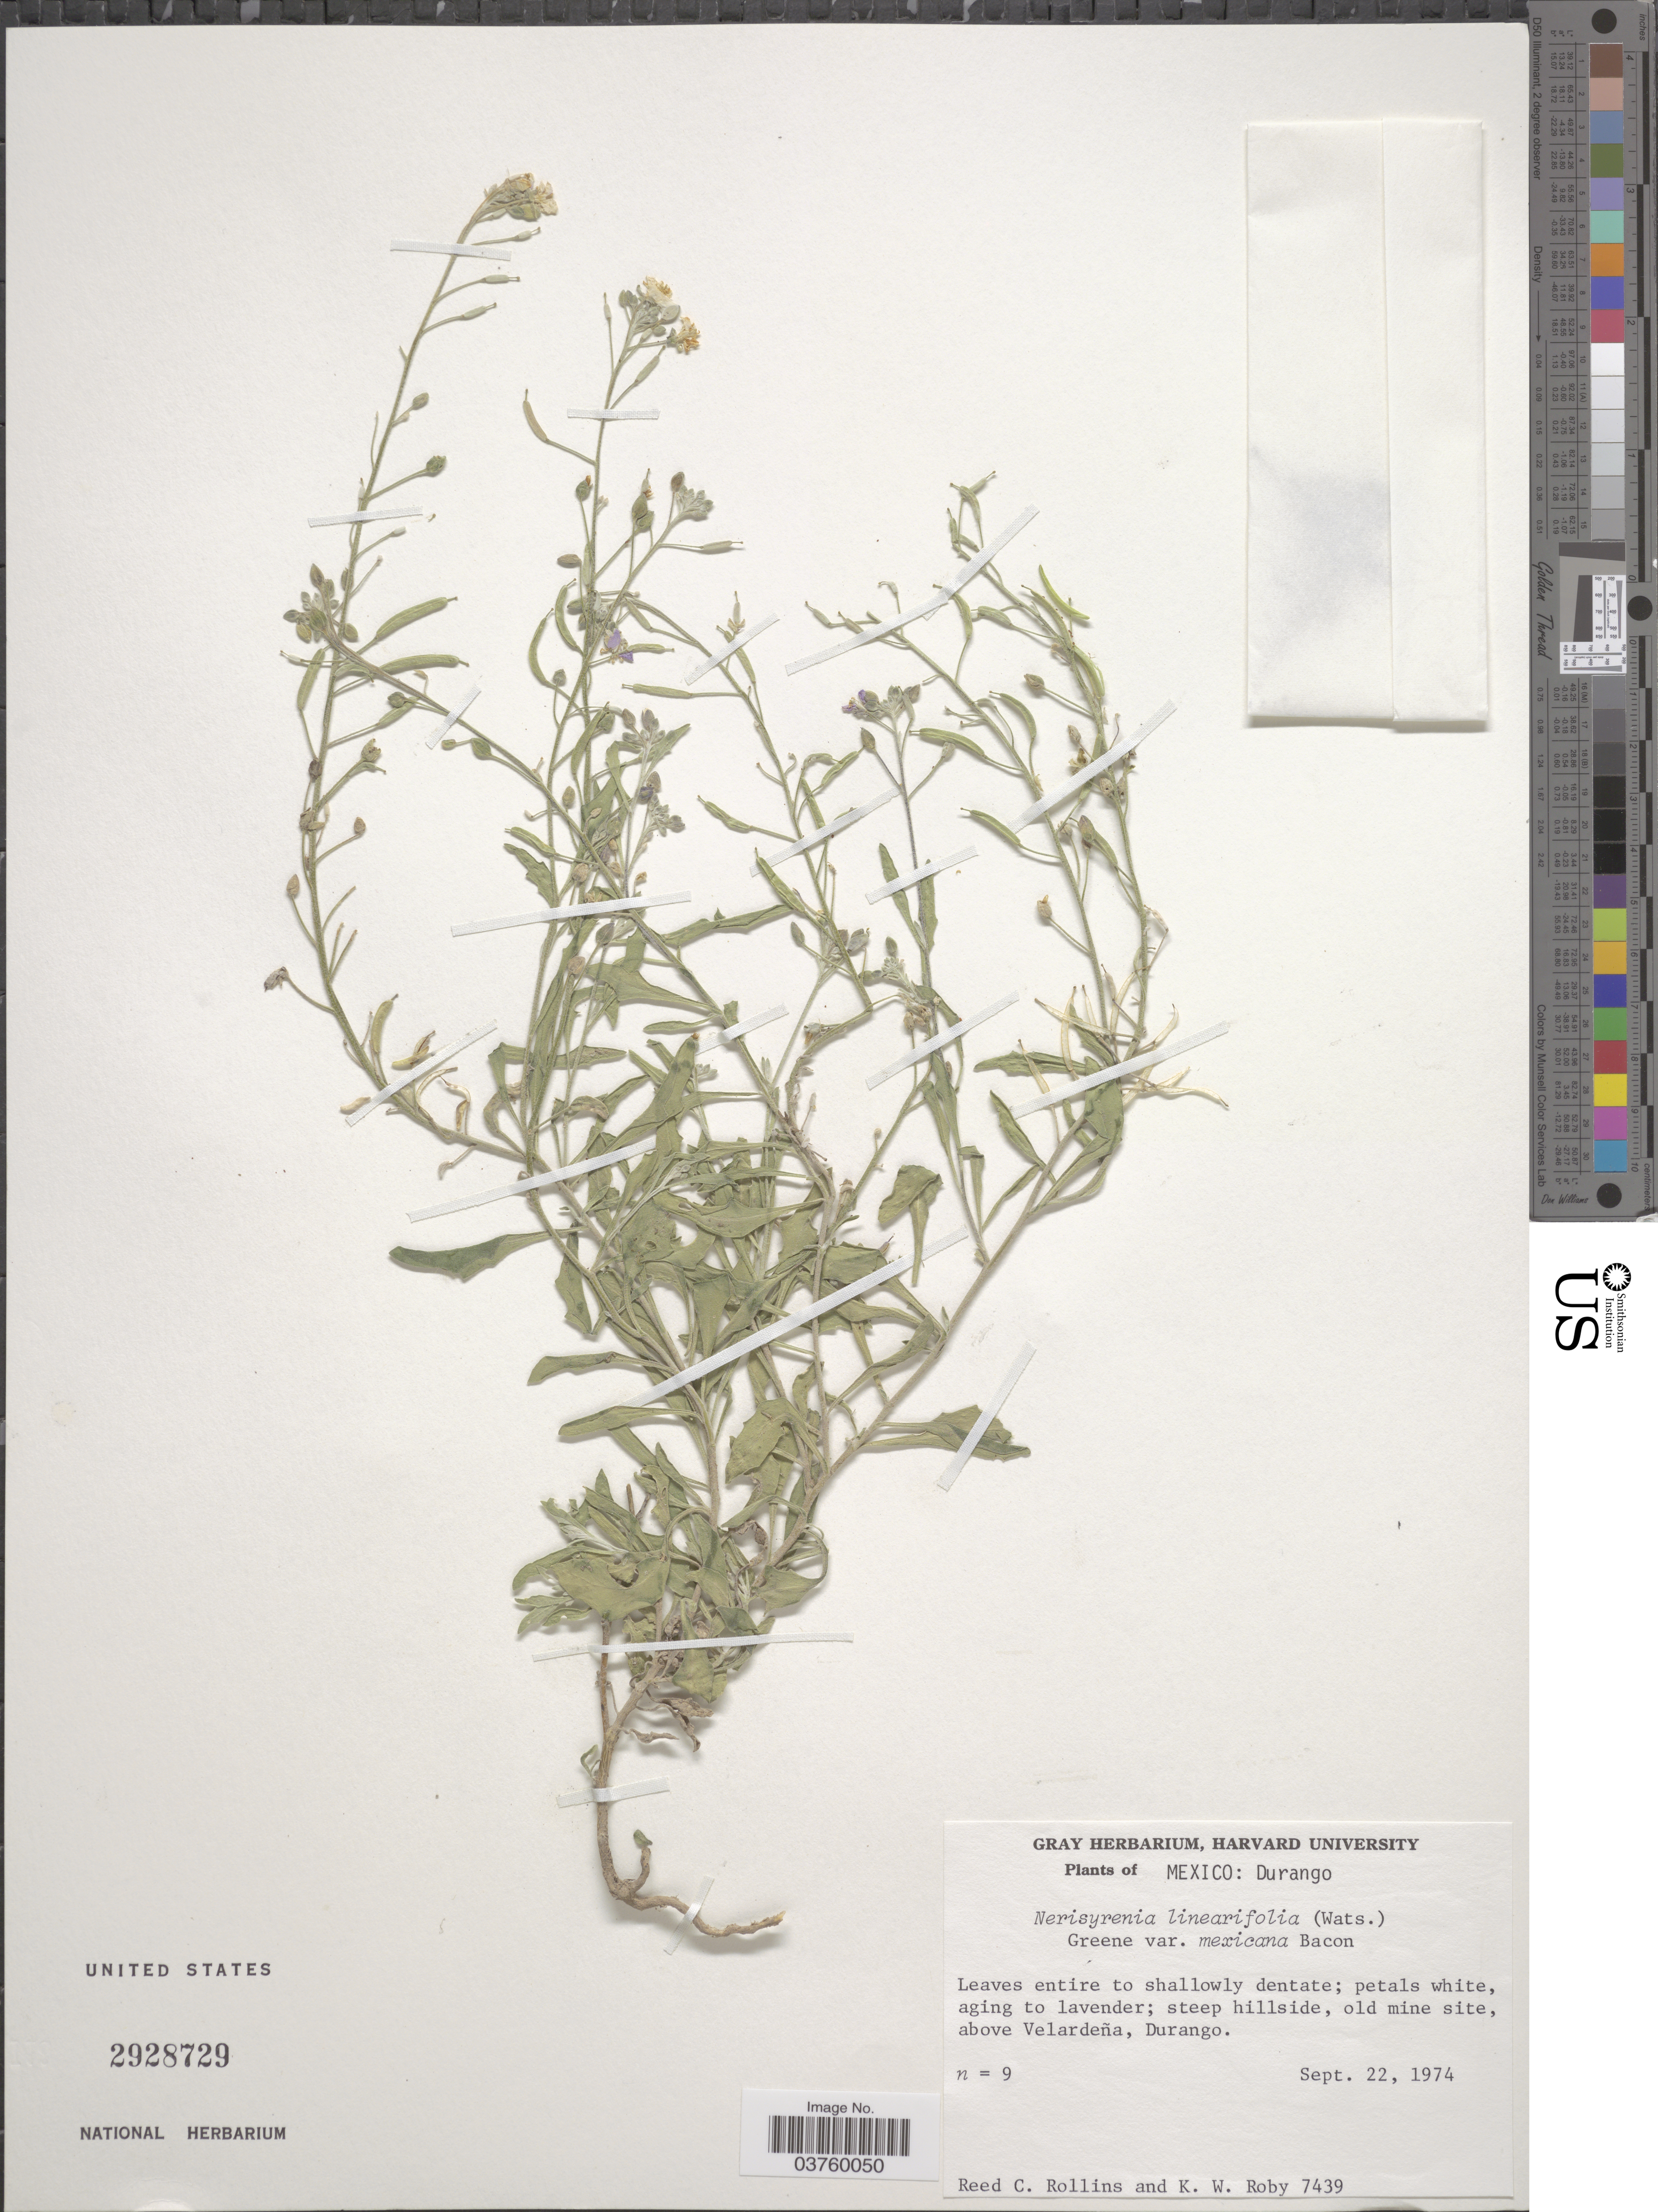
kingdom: Plantae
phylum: Tracheophyta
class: Magnoliopsida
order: Brassicales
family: Brassicaceae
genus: Nerisyrenia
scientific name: Nerisyrenia linearifolia var. mexicana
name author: J.D. Bacon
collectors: R. C. Rollins & K. W. Roby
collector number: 7439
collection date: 1974-09-22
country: Mexico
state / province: Durango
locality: Old mine site, above Velardeña.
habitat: steep hillside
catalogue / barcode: US 2928729